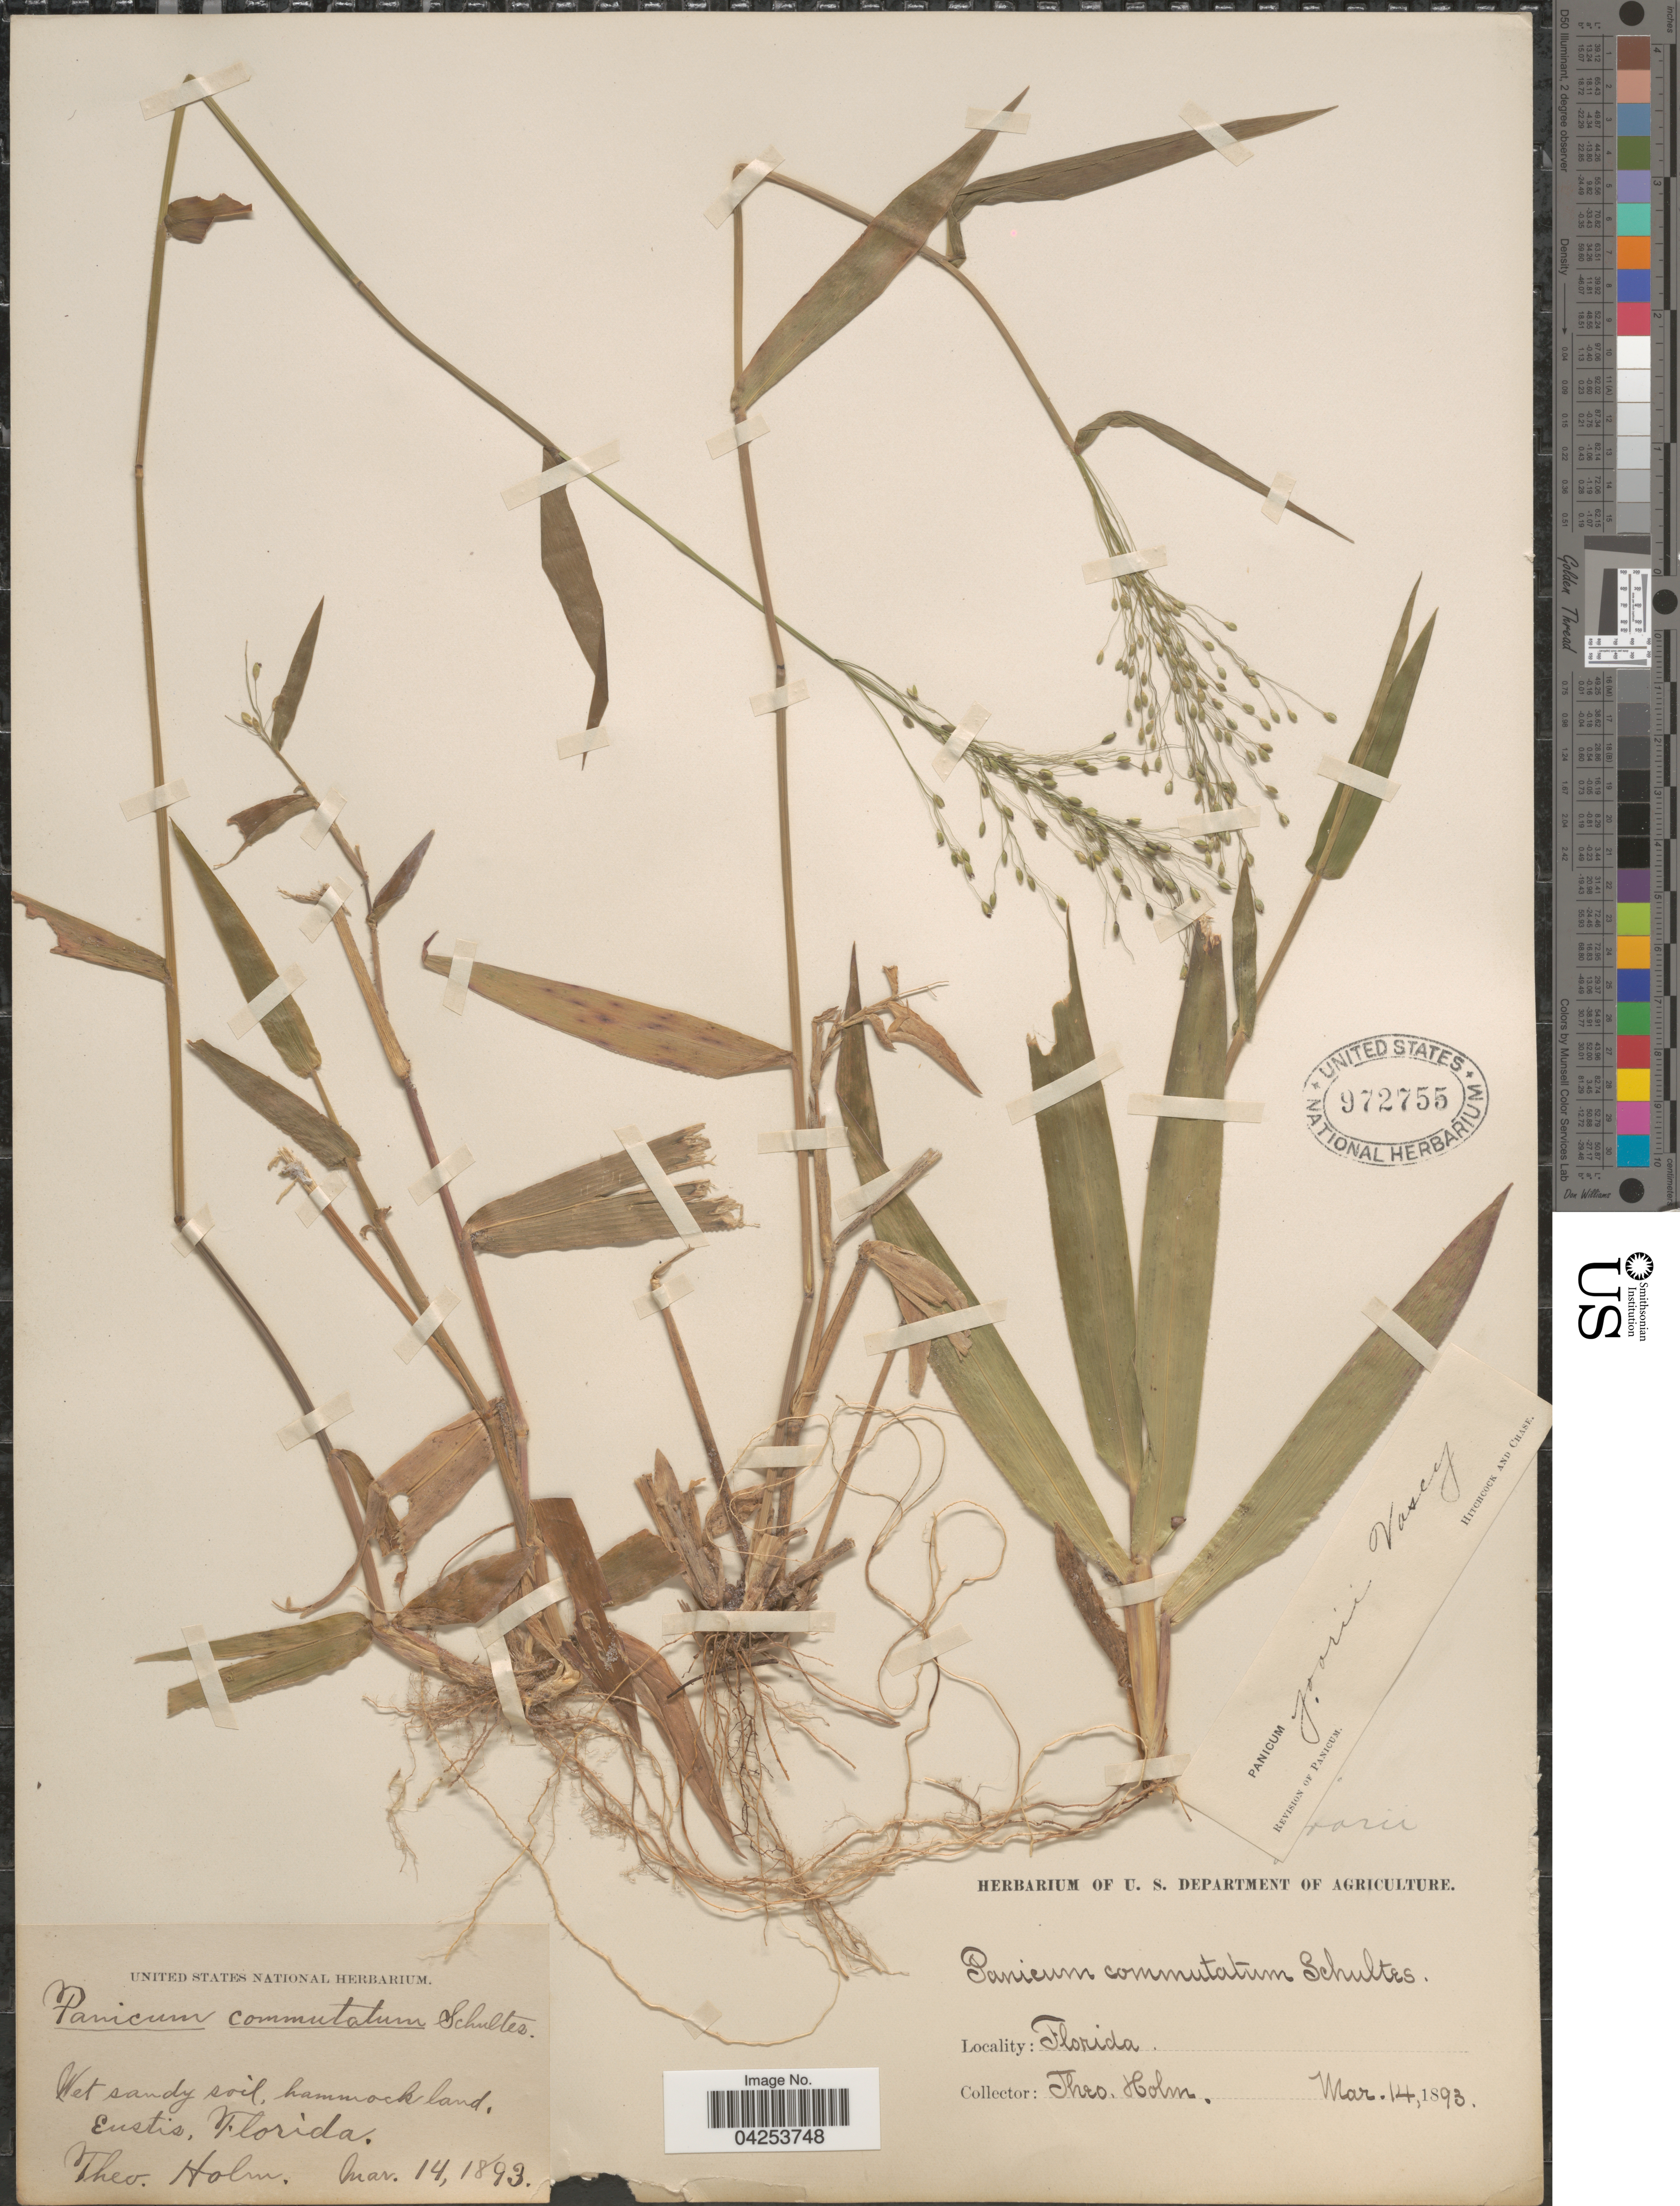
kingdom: Plantae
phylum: Tracheophyta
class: Liliopsida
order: Poales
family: Poaceae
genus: Dichanthelium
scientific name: Dichanthelium commutatum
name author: (Schult.) Gould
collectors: H. T. Holm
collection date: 1893-03-14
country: United States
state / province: Florida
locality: Wet sandy soil, hammock land, Eustis.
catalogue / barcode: US 972755